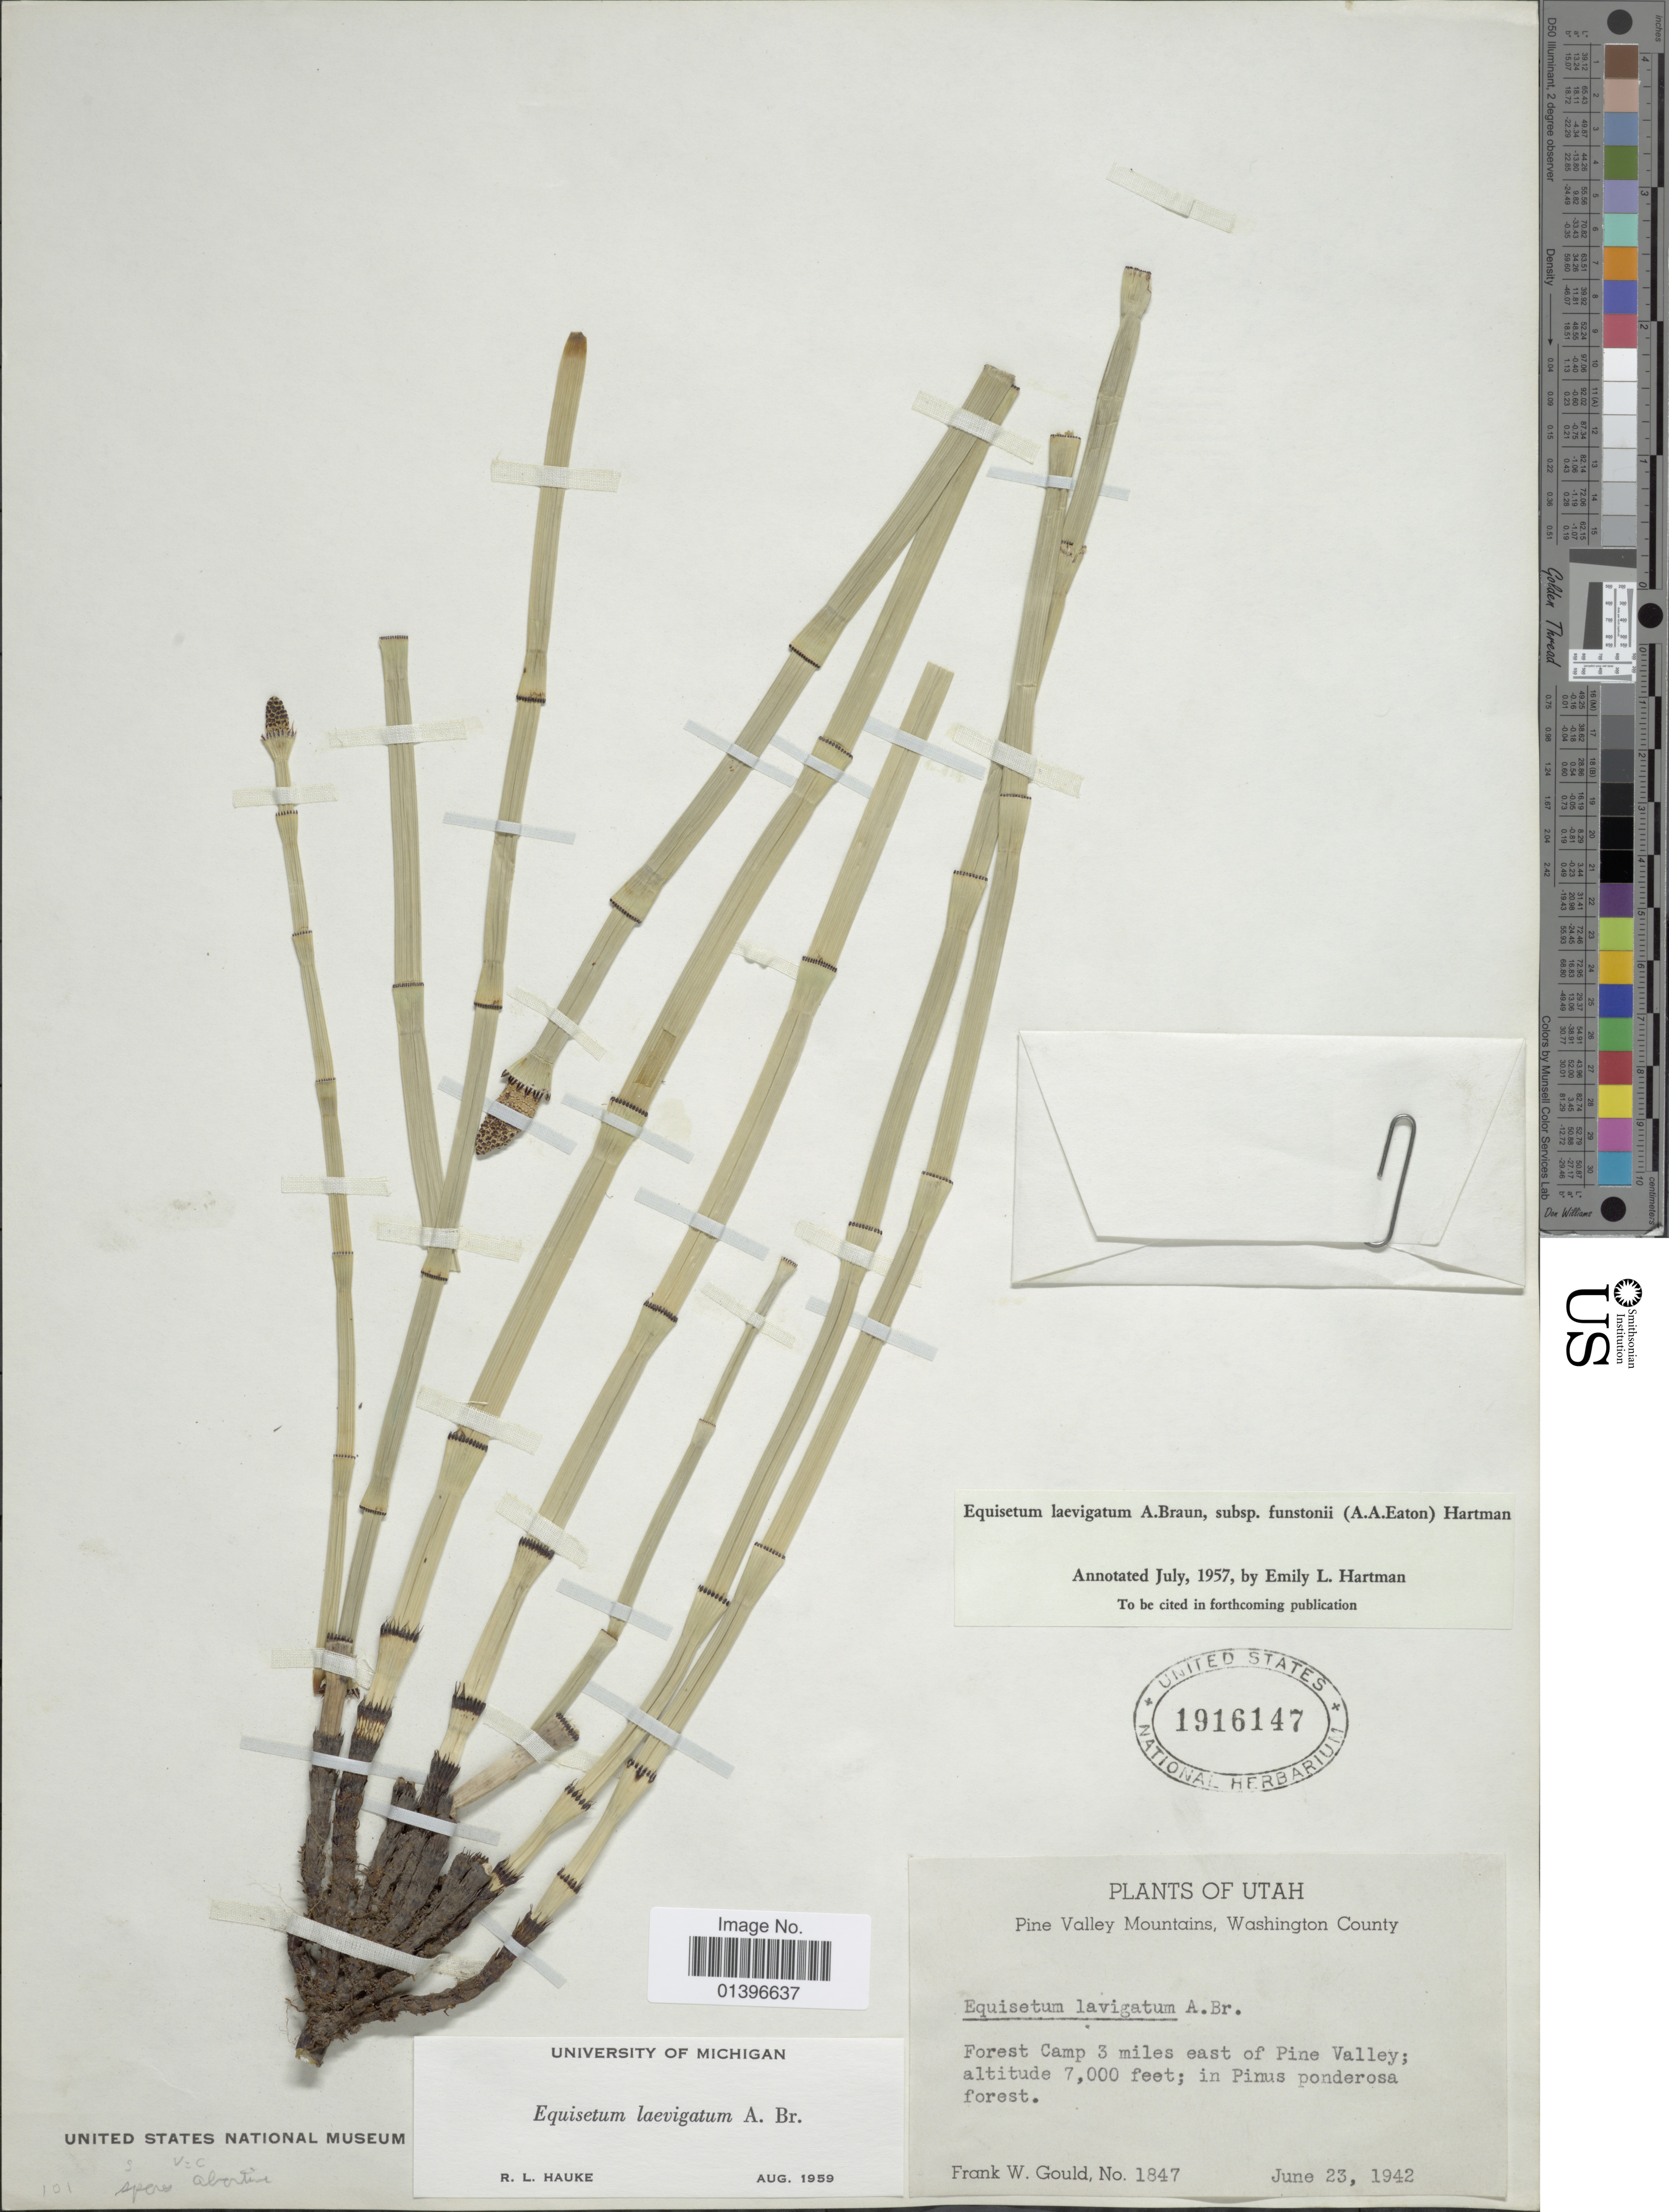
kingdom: Plantae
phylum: Tracheophyta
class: Polypodiopsida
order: Equisetales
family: Equisetaceae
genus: Equisetum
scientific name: Equisetum laevigatum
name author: A. Braun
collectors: F. W. Gould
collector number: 1847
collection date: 1942-06-23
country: United States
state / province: Utah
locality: Pine Valley Mountains, Washington County. Forest Camp 3 miles east of Pine Valley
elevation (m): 2134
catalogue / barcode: US 1916147